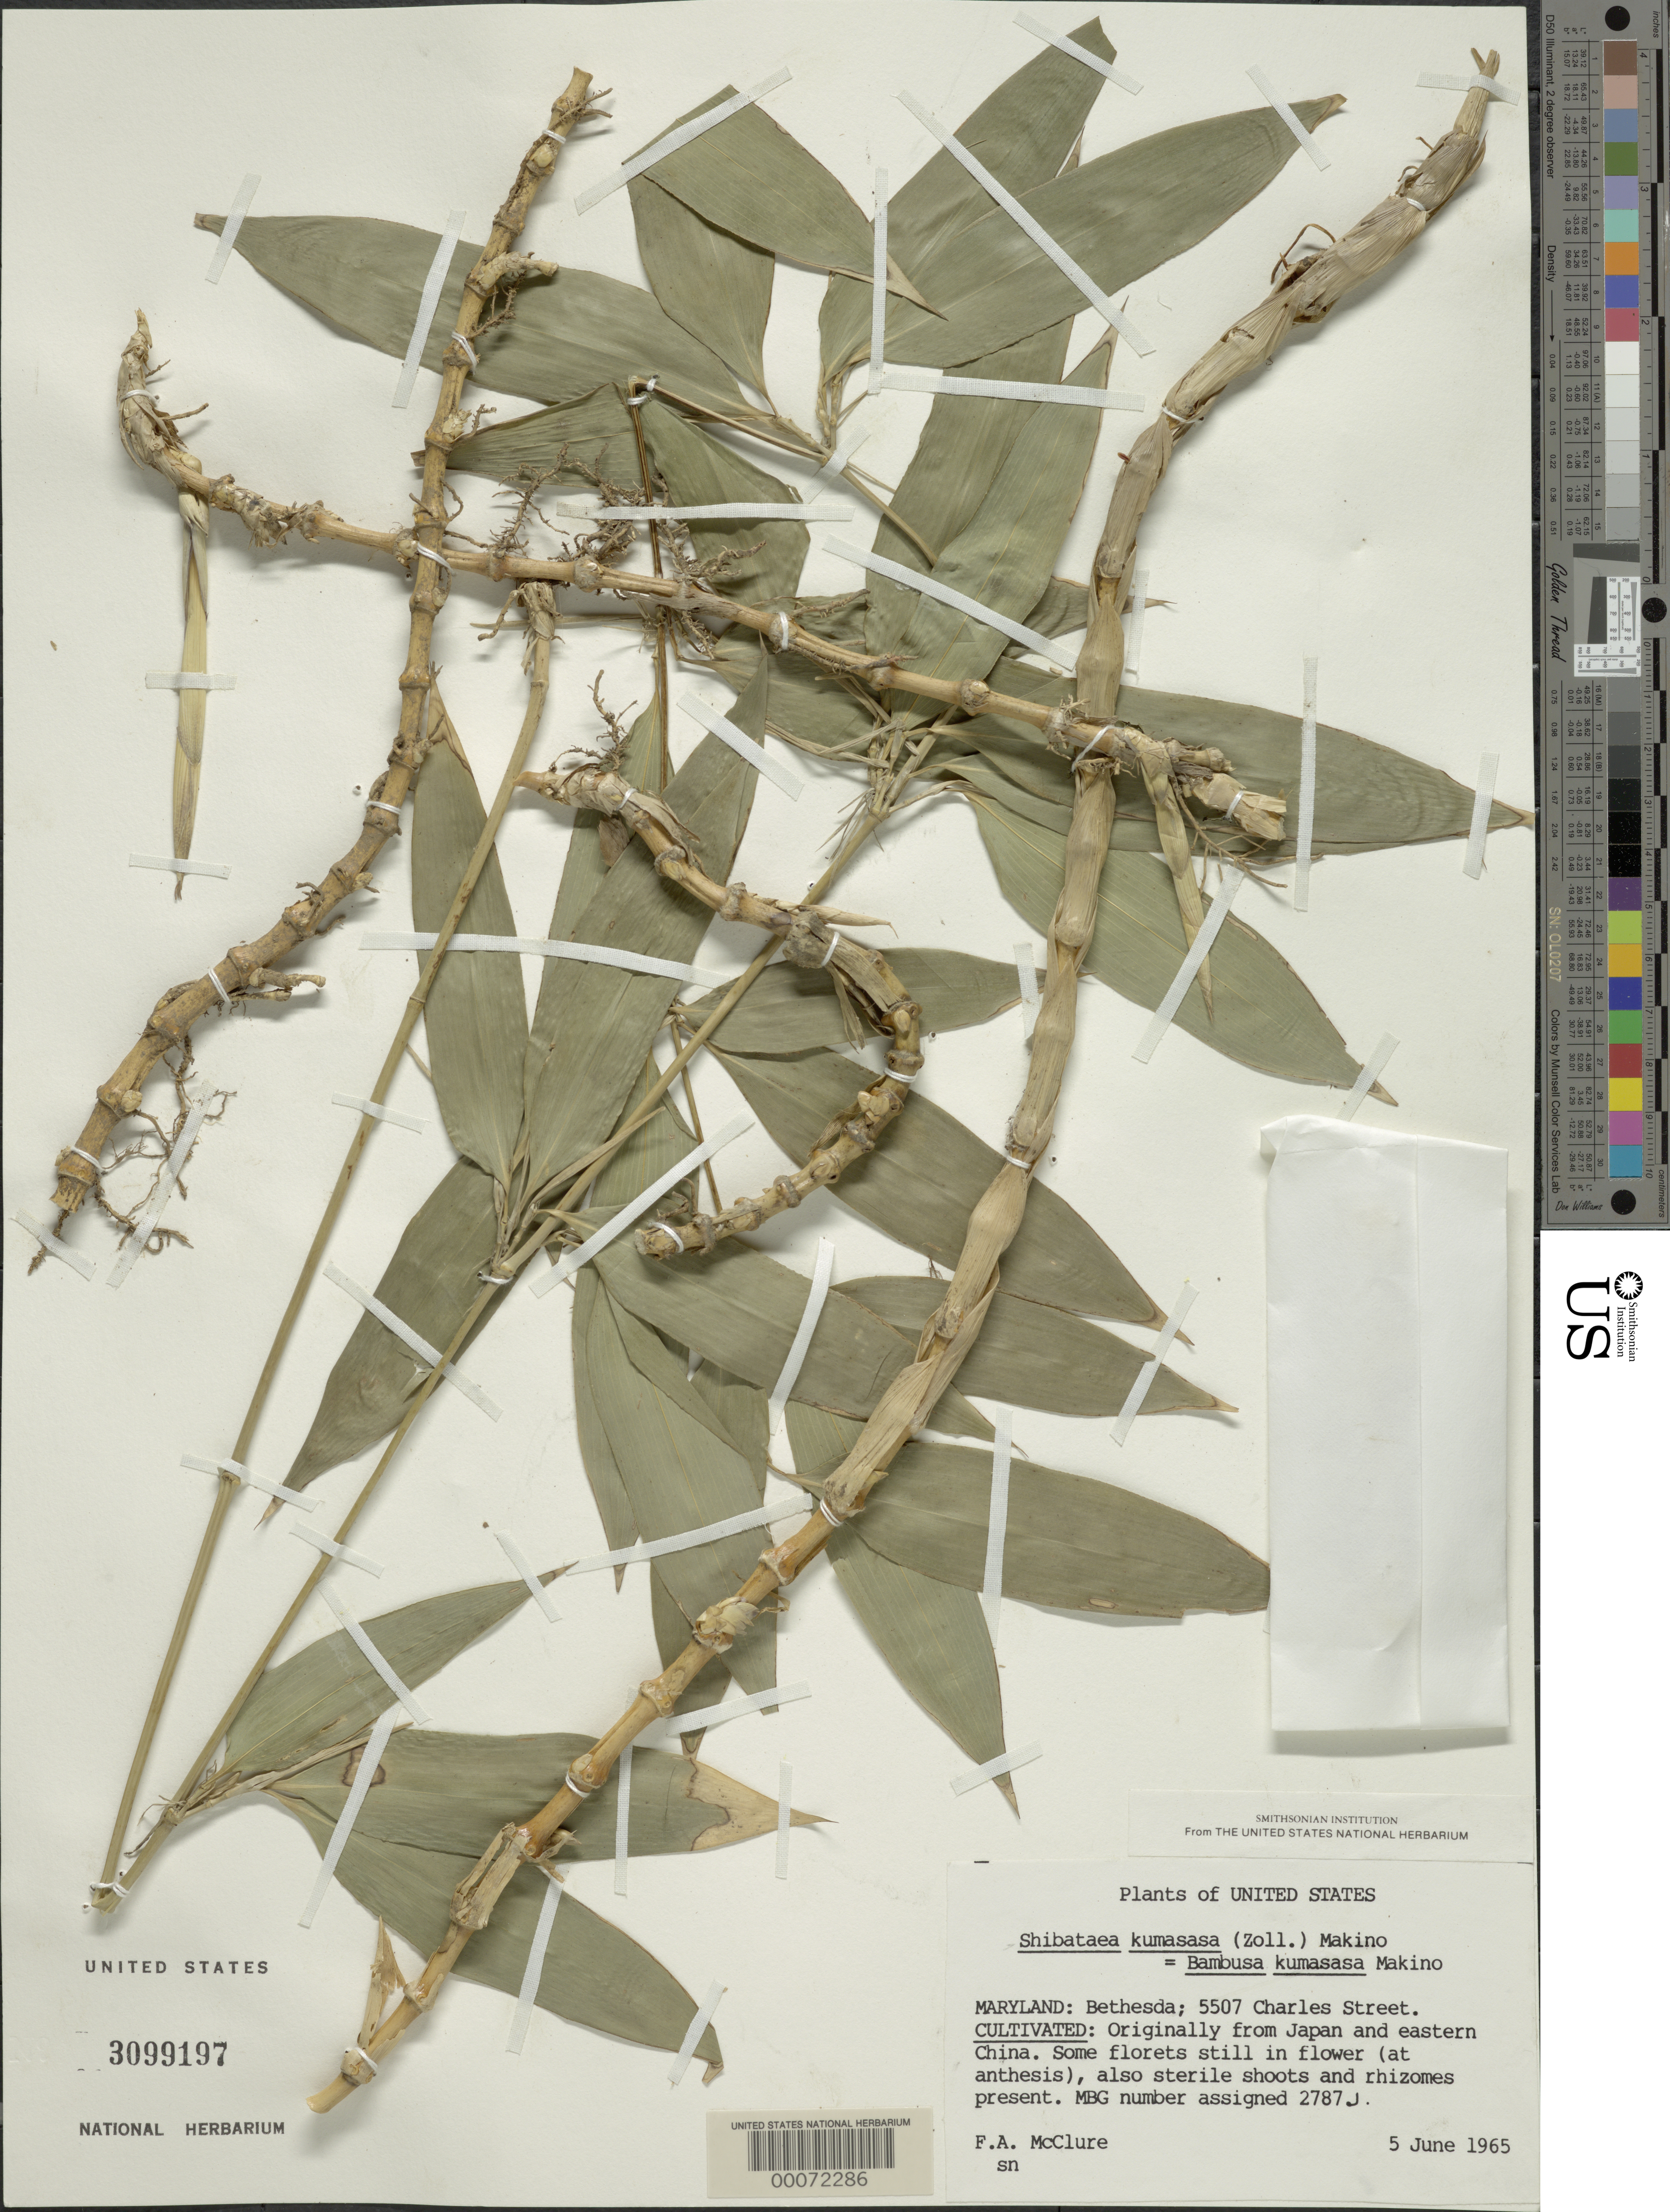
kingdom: Plantae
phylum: Tracheophyta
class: Liliopsida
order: Poales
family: Poaceae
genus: Bambusa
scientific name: Bambusa kumasasa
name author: Zoll.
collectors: F. A. McClure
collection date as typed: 05 Jun 1965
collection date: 1965-06-05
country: United States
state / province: Maryland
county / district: Montgomery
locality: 5507 Charles Street, Bethesda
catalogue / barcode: US 3099197